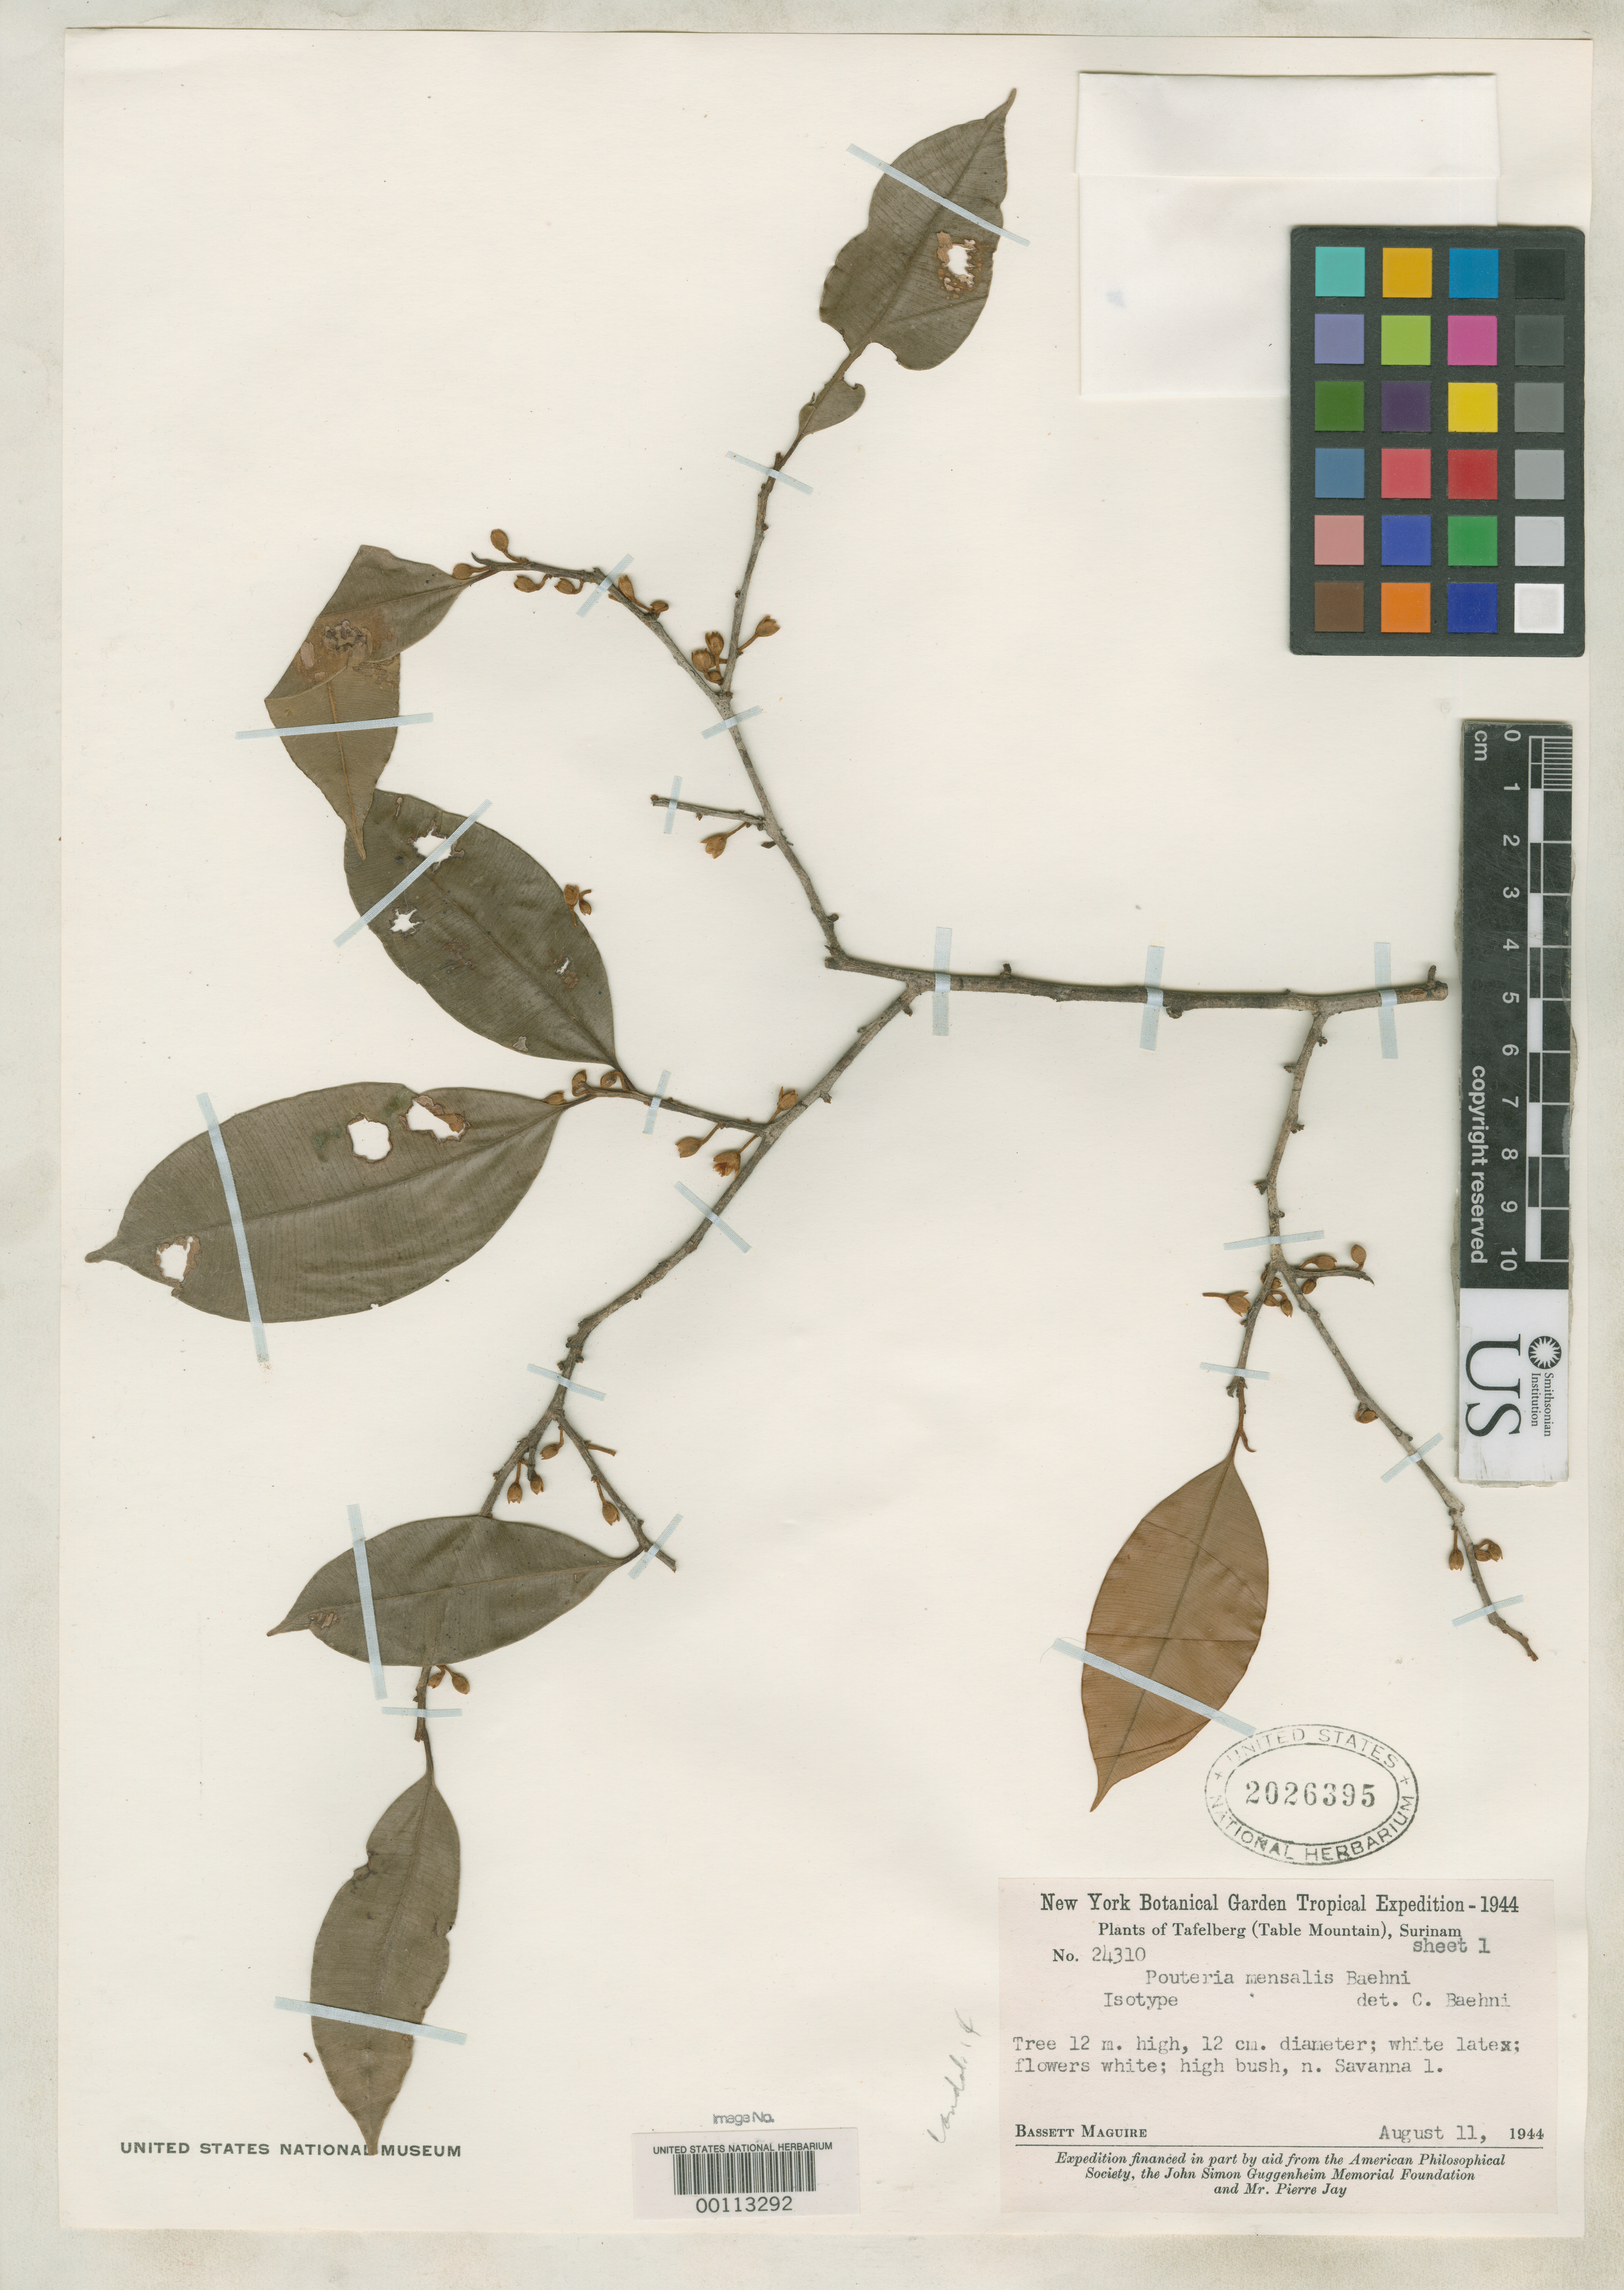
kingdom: Plantae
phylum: Tracheophyta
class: Magnoliopsida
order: Ericales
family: Sapotaceae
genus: Pouteria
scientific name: Pouteria mensalis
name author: Baehni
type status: Isotype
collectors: B. Maguire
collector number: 24310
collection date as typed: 11 Aug 1944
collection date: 1944-08-11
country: Suriname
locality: Tafelberg.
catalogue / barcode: US 2026395